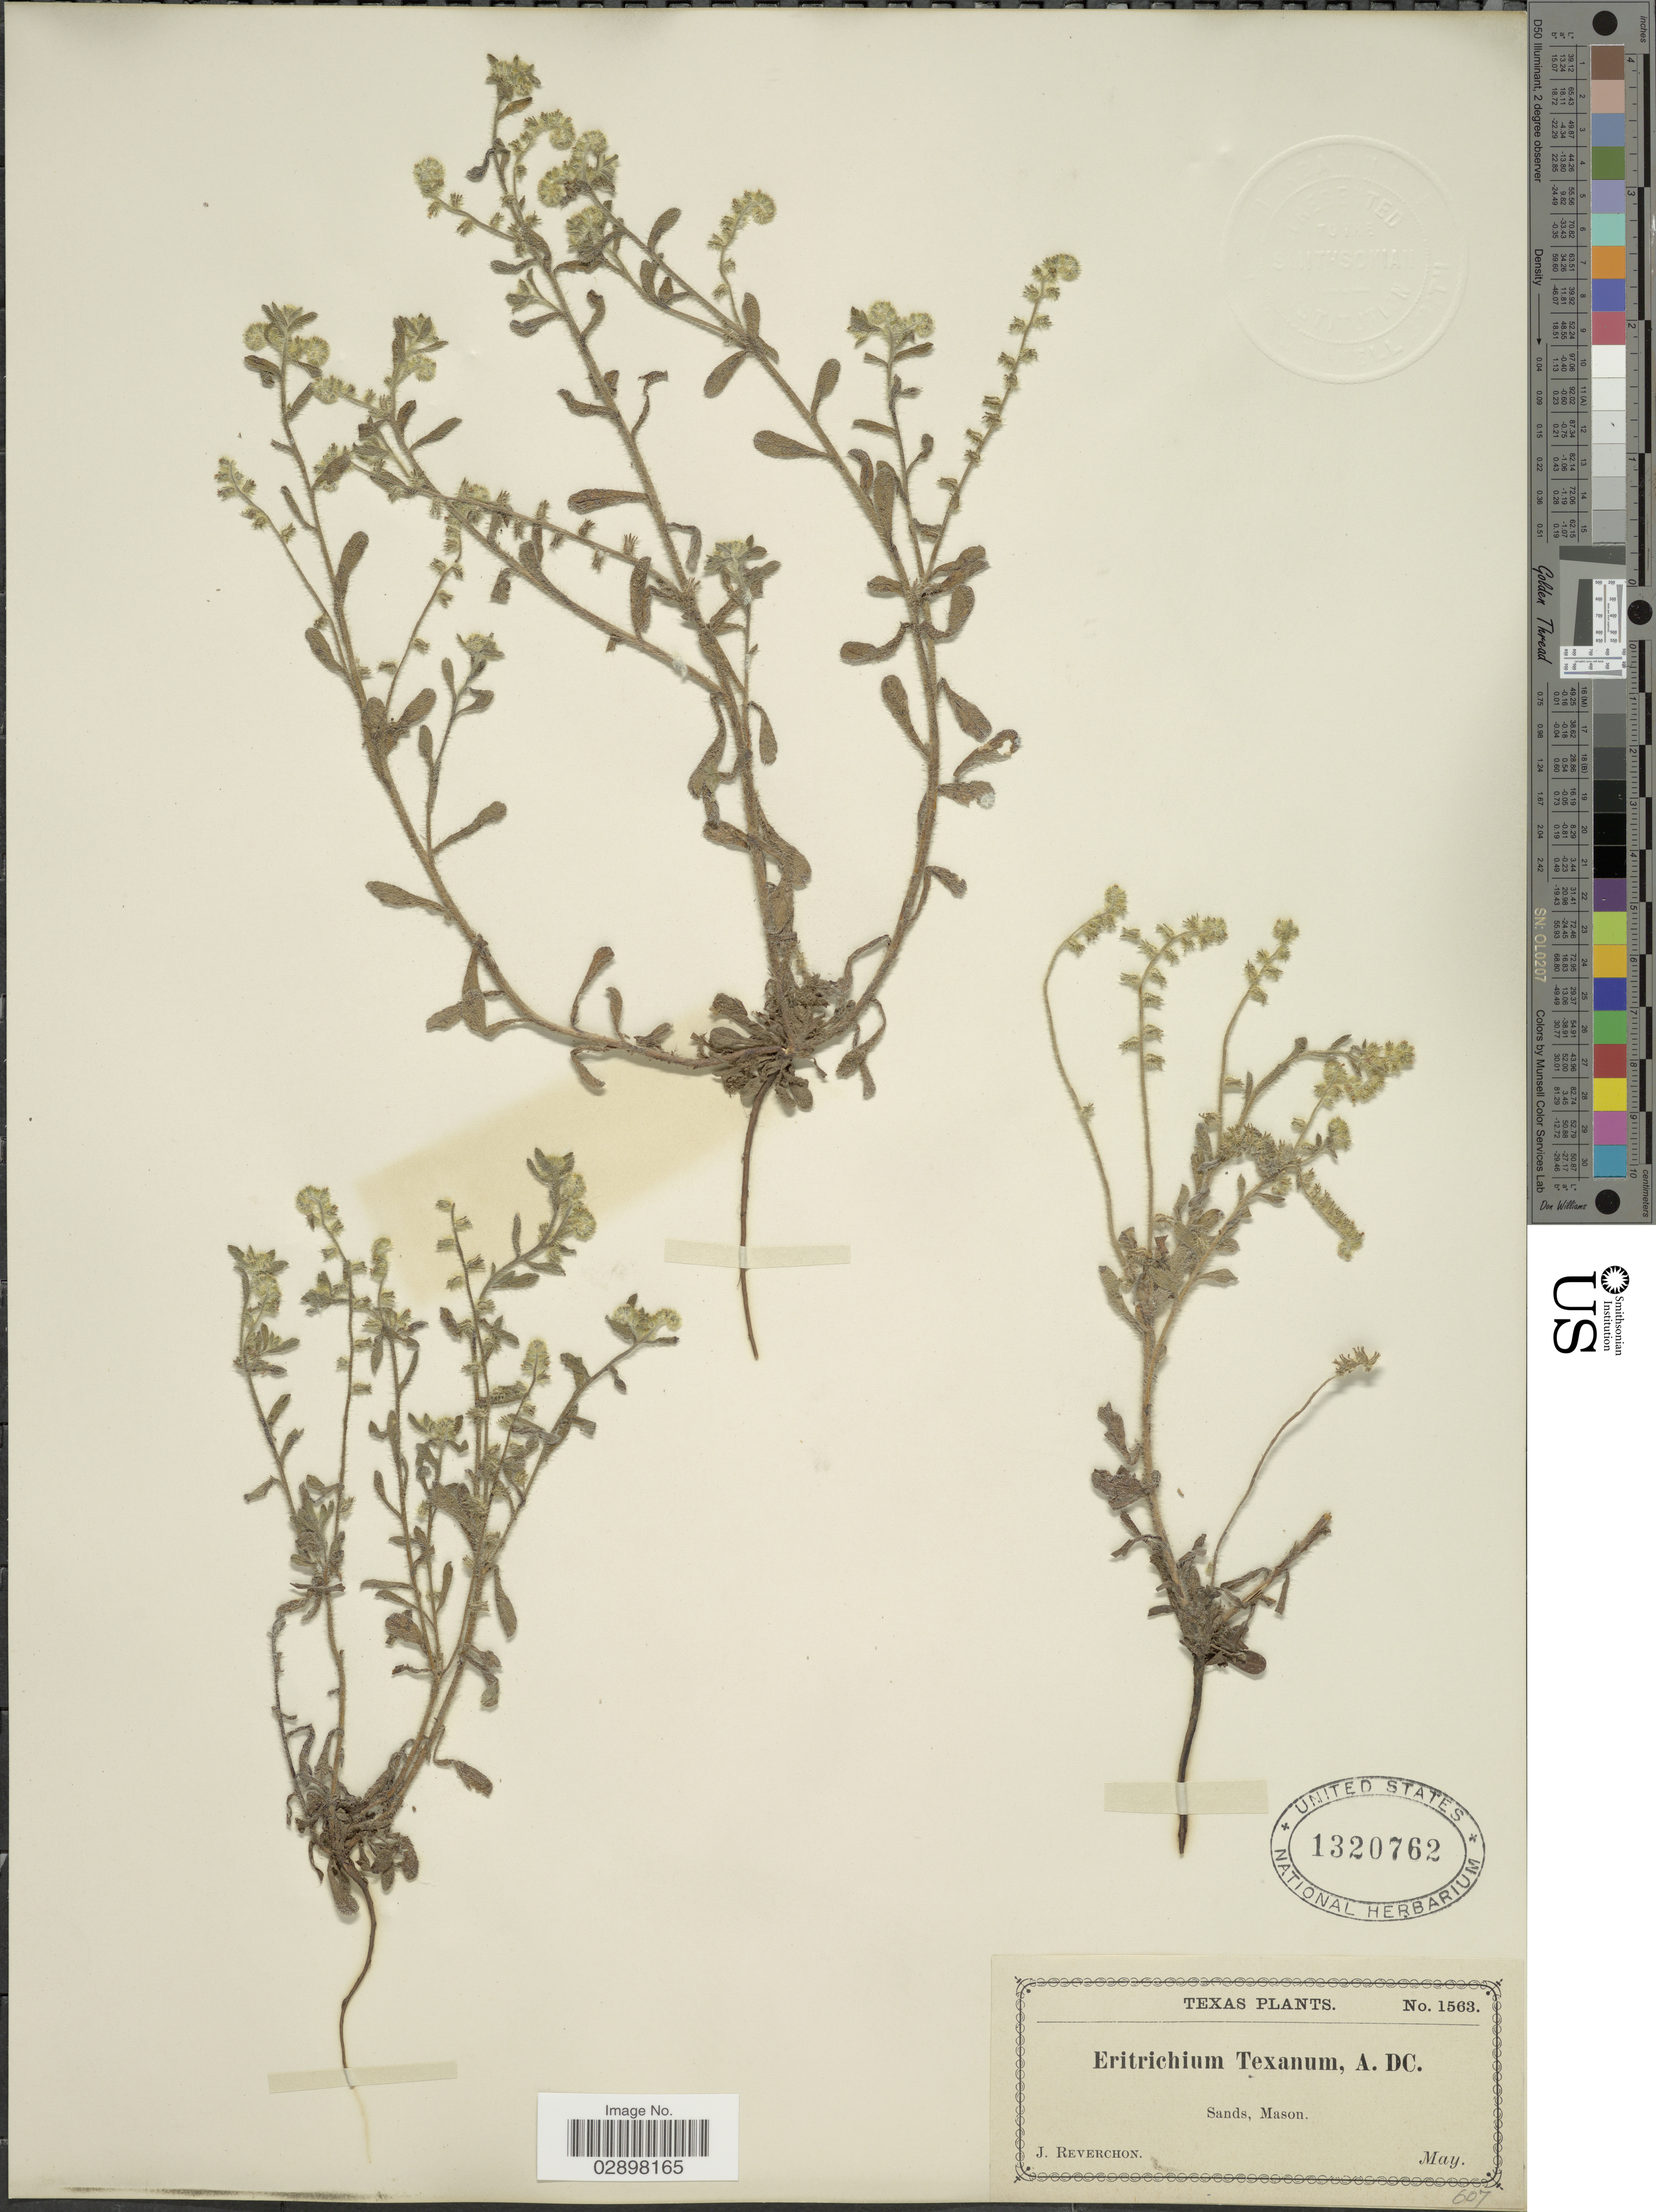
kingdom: Plantae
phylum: Tracheophyta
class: Magnoliopsida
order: Boraginales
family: Boraginaceae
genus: Cryptantha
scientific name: Cryptantha texana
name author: (A. DC.) Greene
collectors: J. Reverchon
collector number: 1563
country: United States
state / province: Texas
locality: Mason.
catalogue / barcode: US 1320762